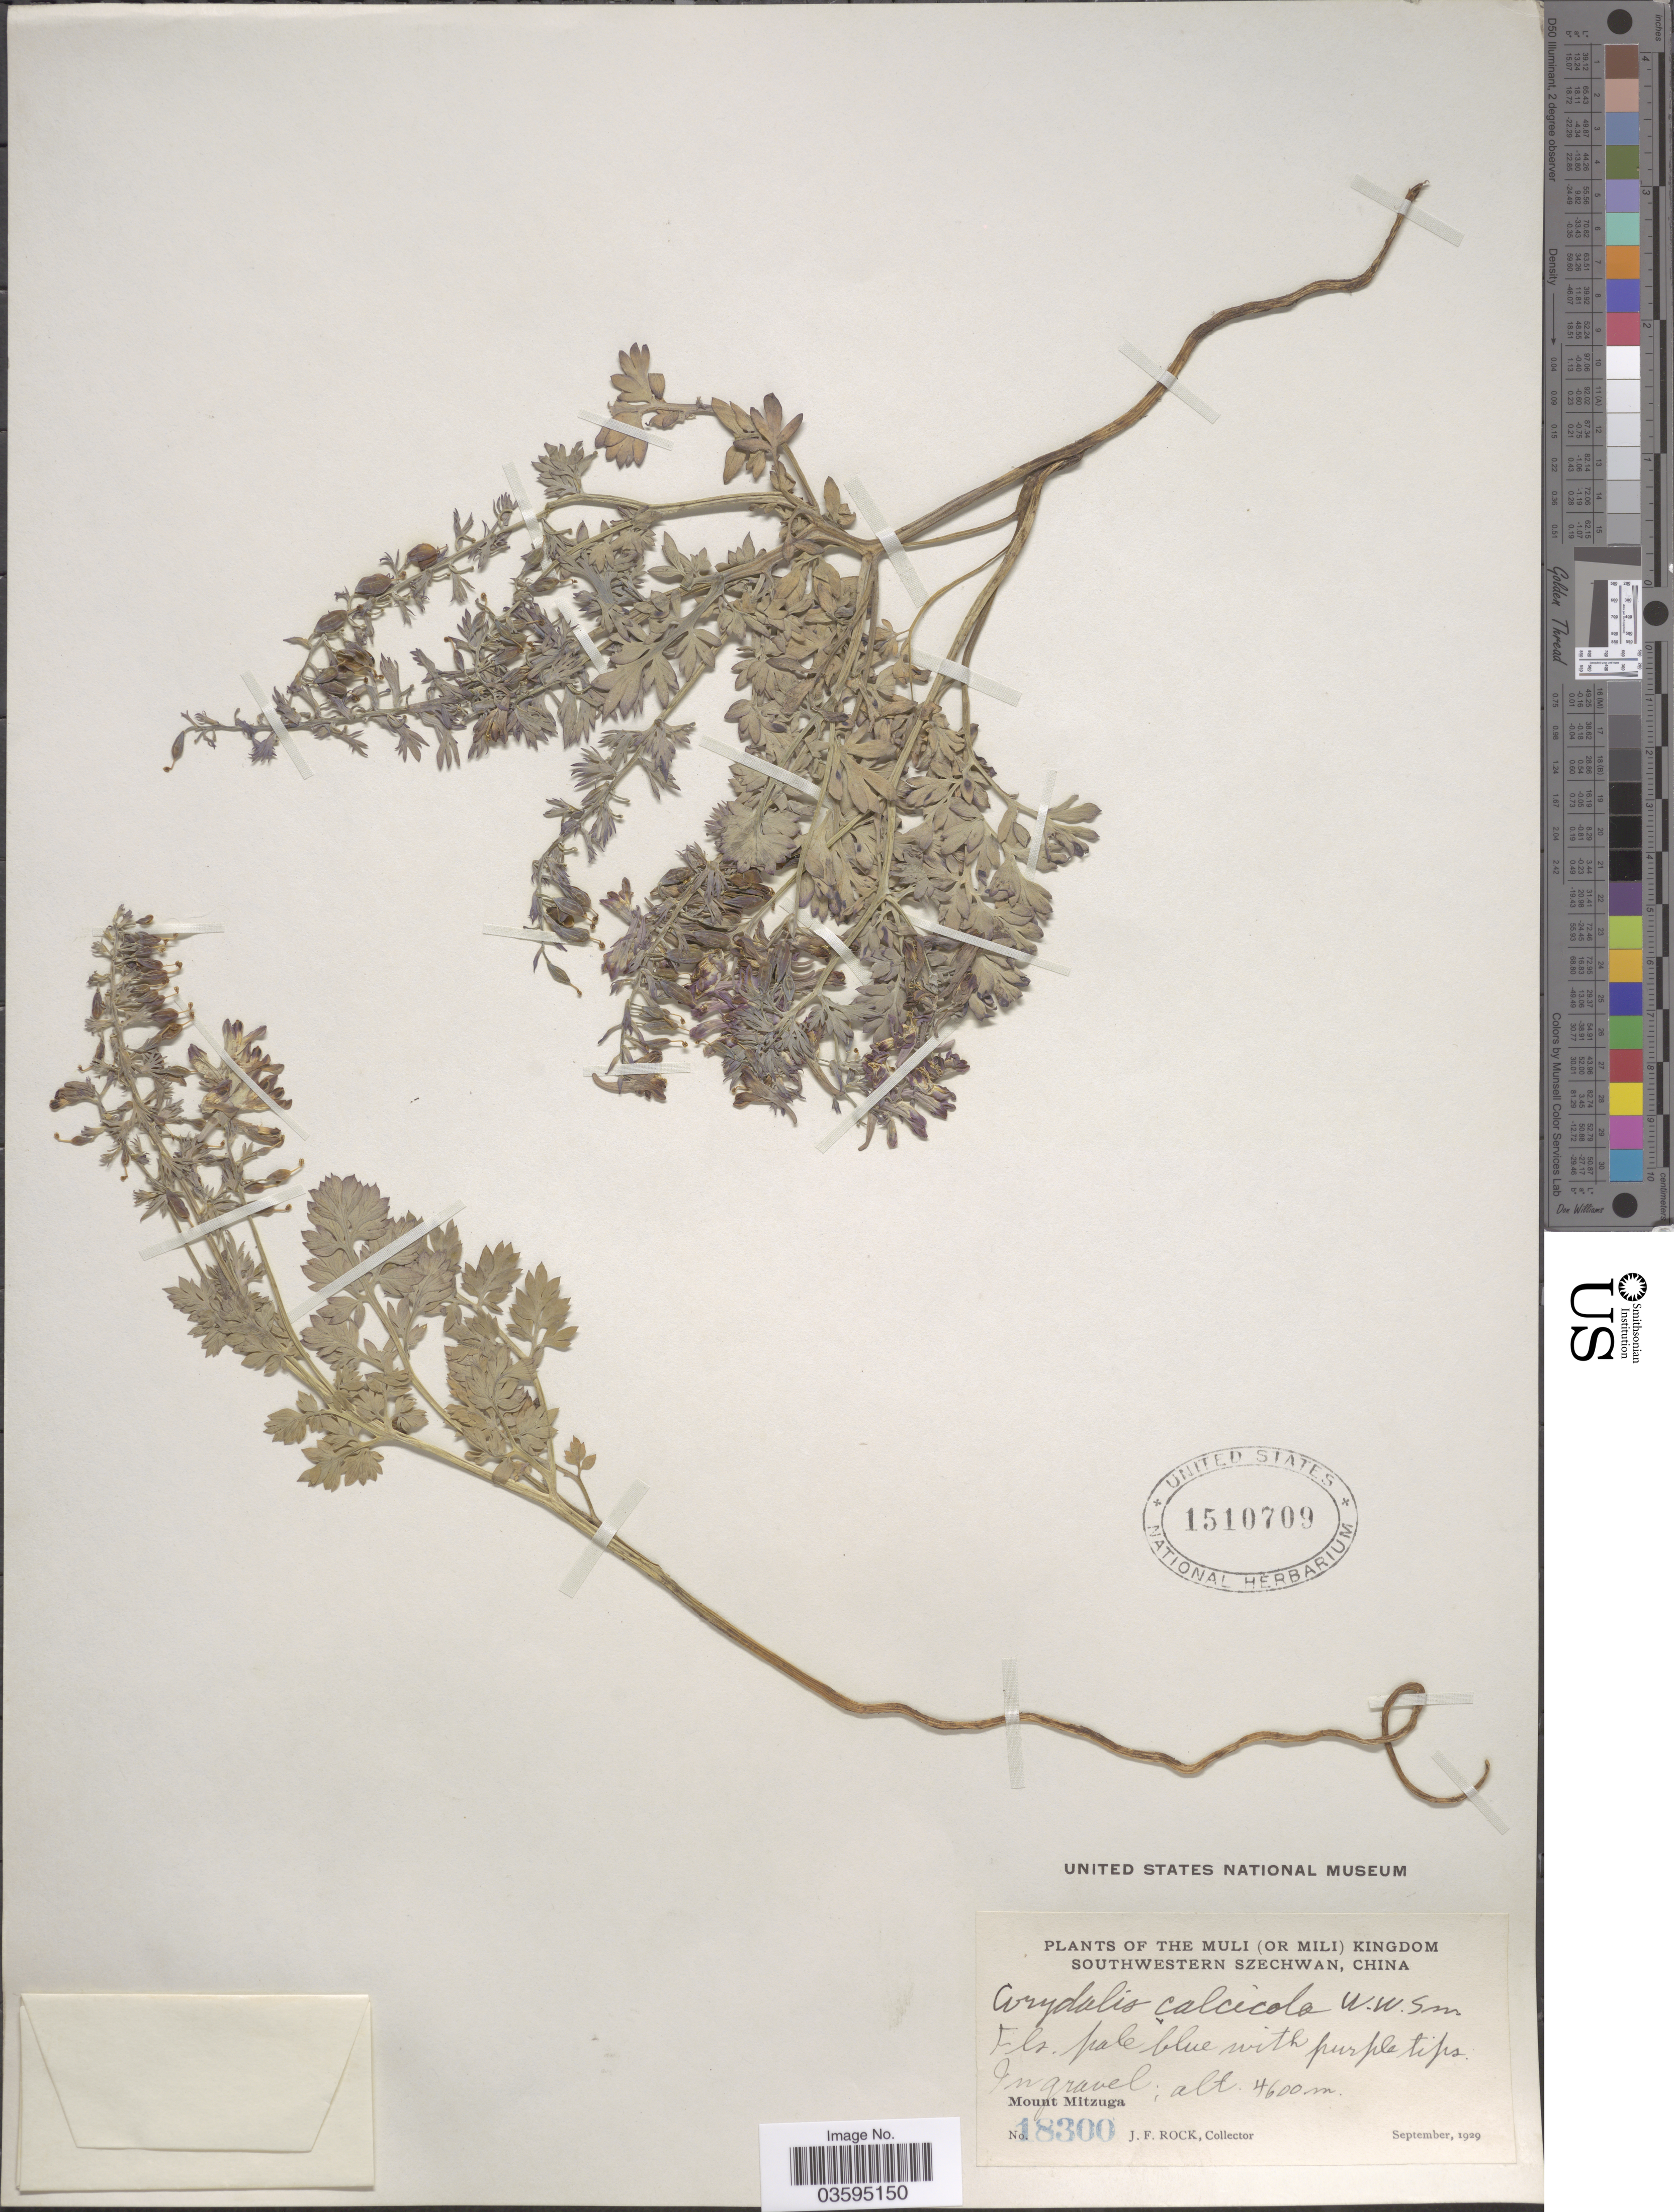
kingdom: Plantae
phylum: Tracheophyta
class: Magnoliopsida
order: Ranunculales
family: Papaveraceae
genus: Corydalis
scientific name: Corydalis calcicola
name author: W.W. Sm.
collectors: J. Rock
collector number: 18300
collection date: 1929-09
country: China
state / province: Sichuan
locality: The Muli (or Mili) Kingdom. Southwestern Szechuan. Mount Mitzuga.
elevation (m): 4600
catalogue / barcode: US 1510709